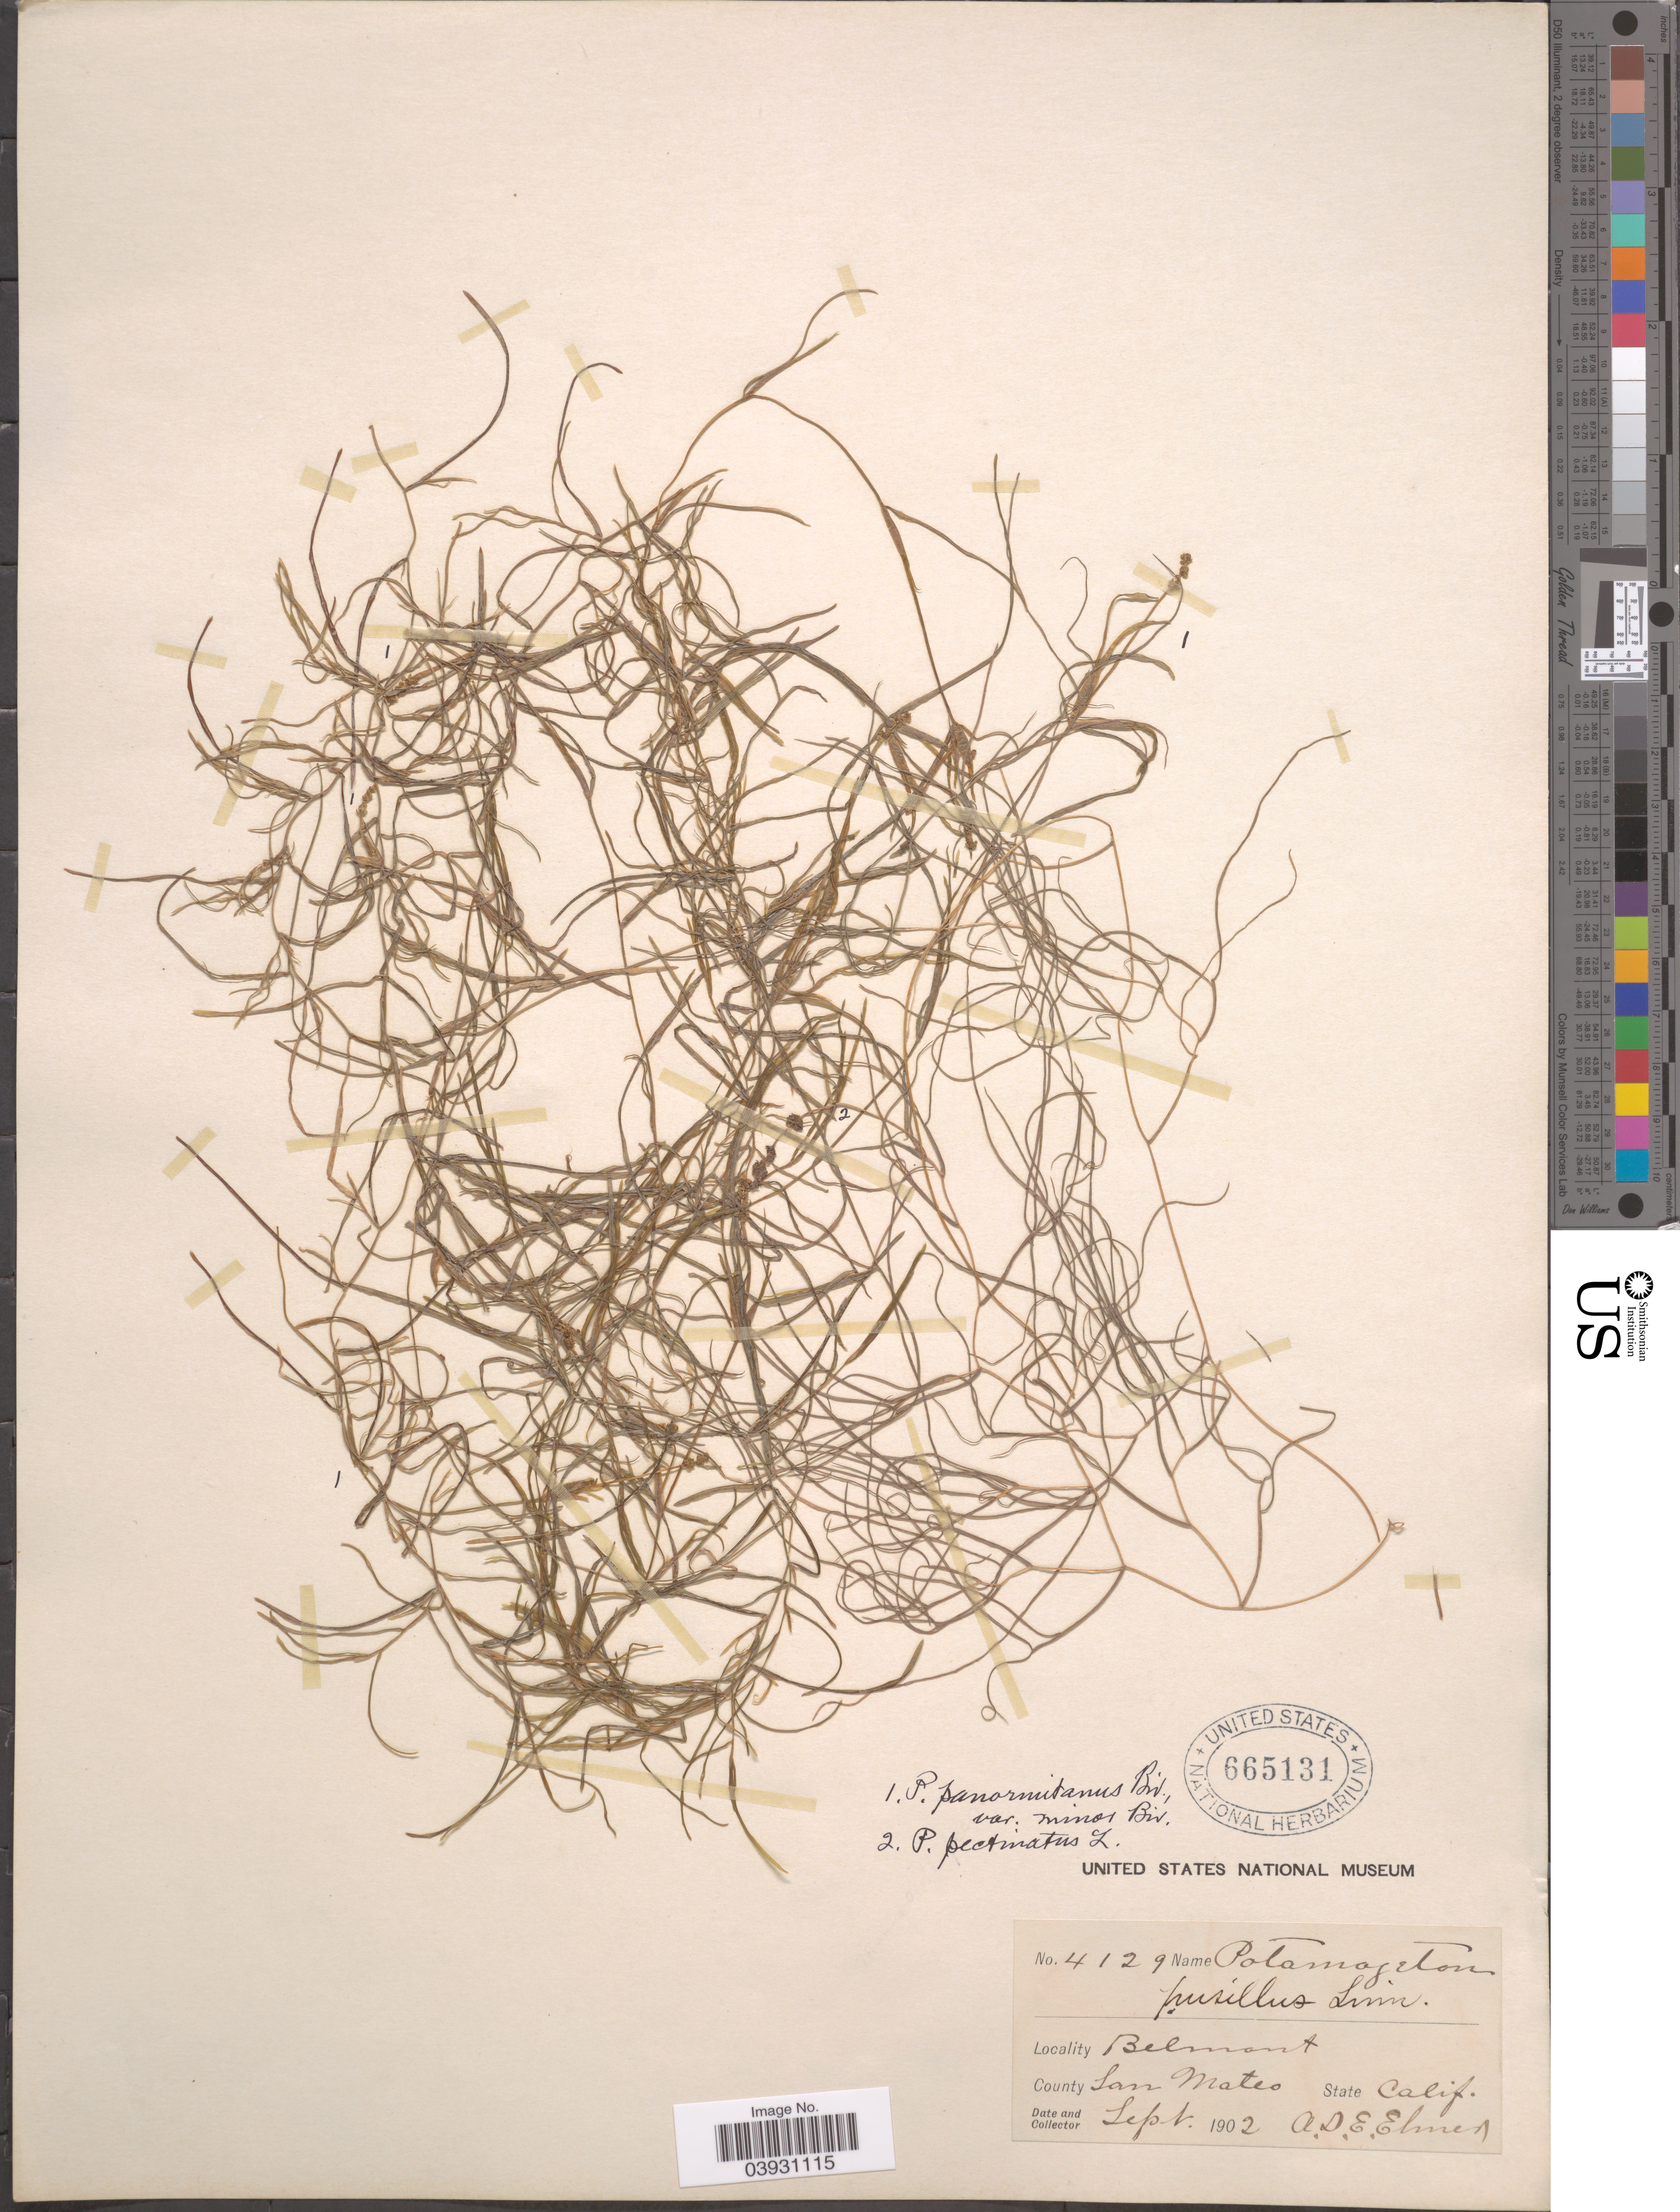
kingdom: Plantae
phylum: Tracheophyta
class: Liliopsida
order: Alismatales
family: Potamogetonaceae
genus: Potamogeton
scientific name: Potamogeton pusillus var. sp.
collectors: A. D. E. Elmer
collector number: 4129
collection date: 1902-09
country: United States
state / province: California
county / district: San Mateo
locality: Belmont. County San Mateo.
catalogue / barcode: US 665131